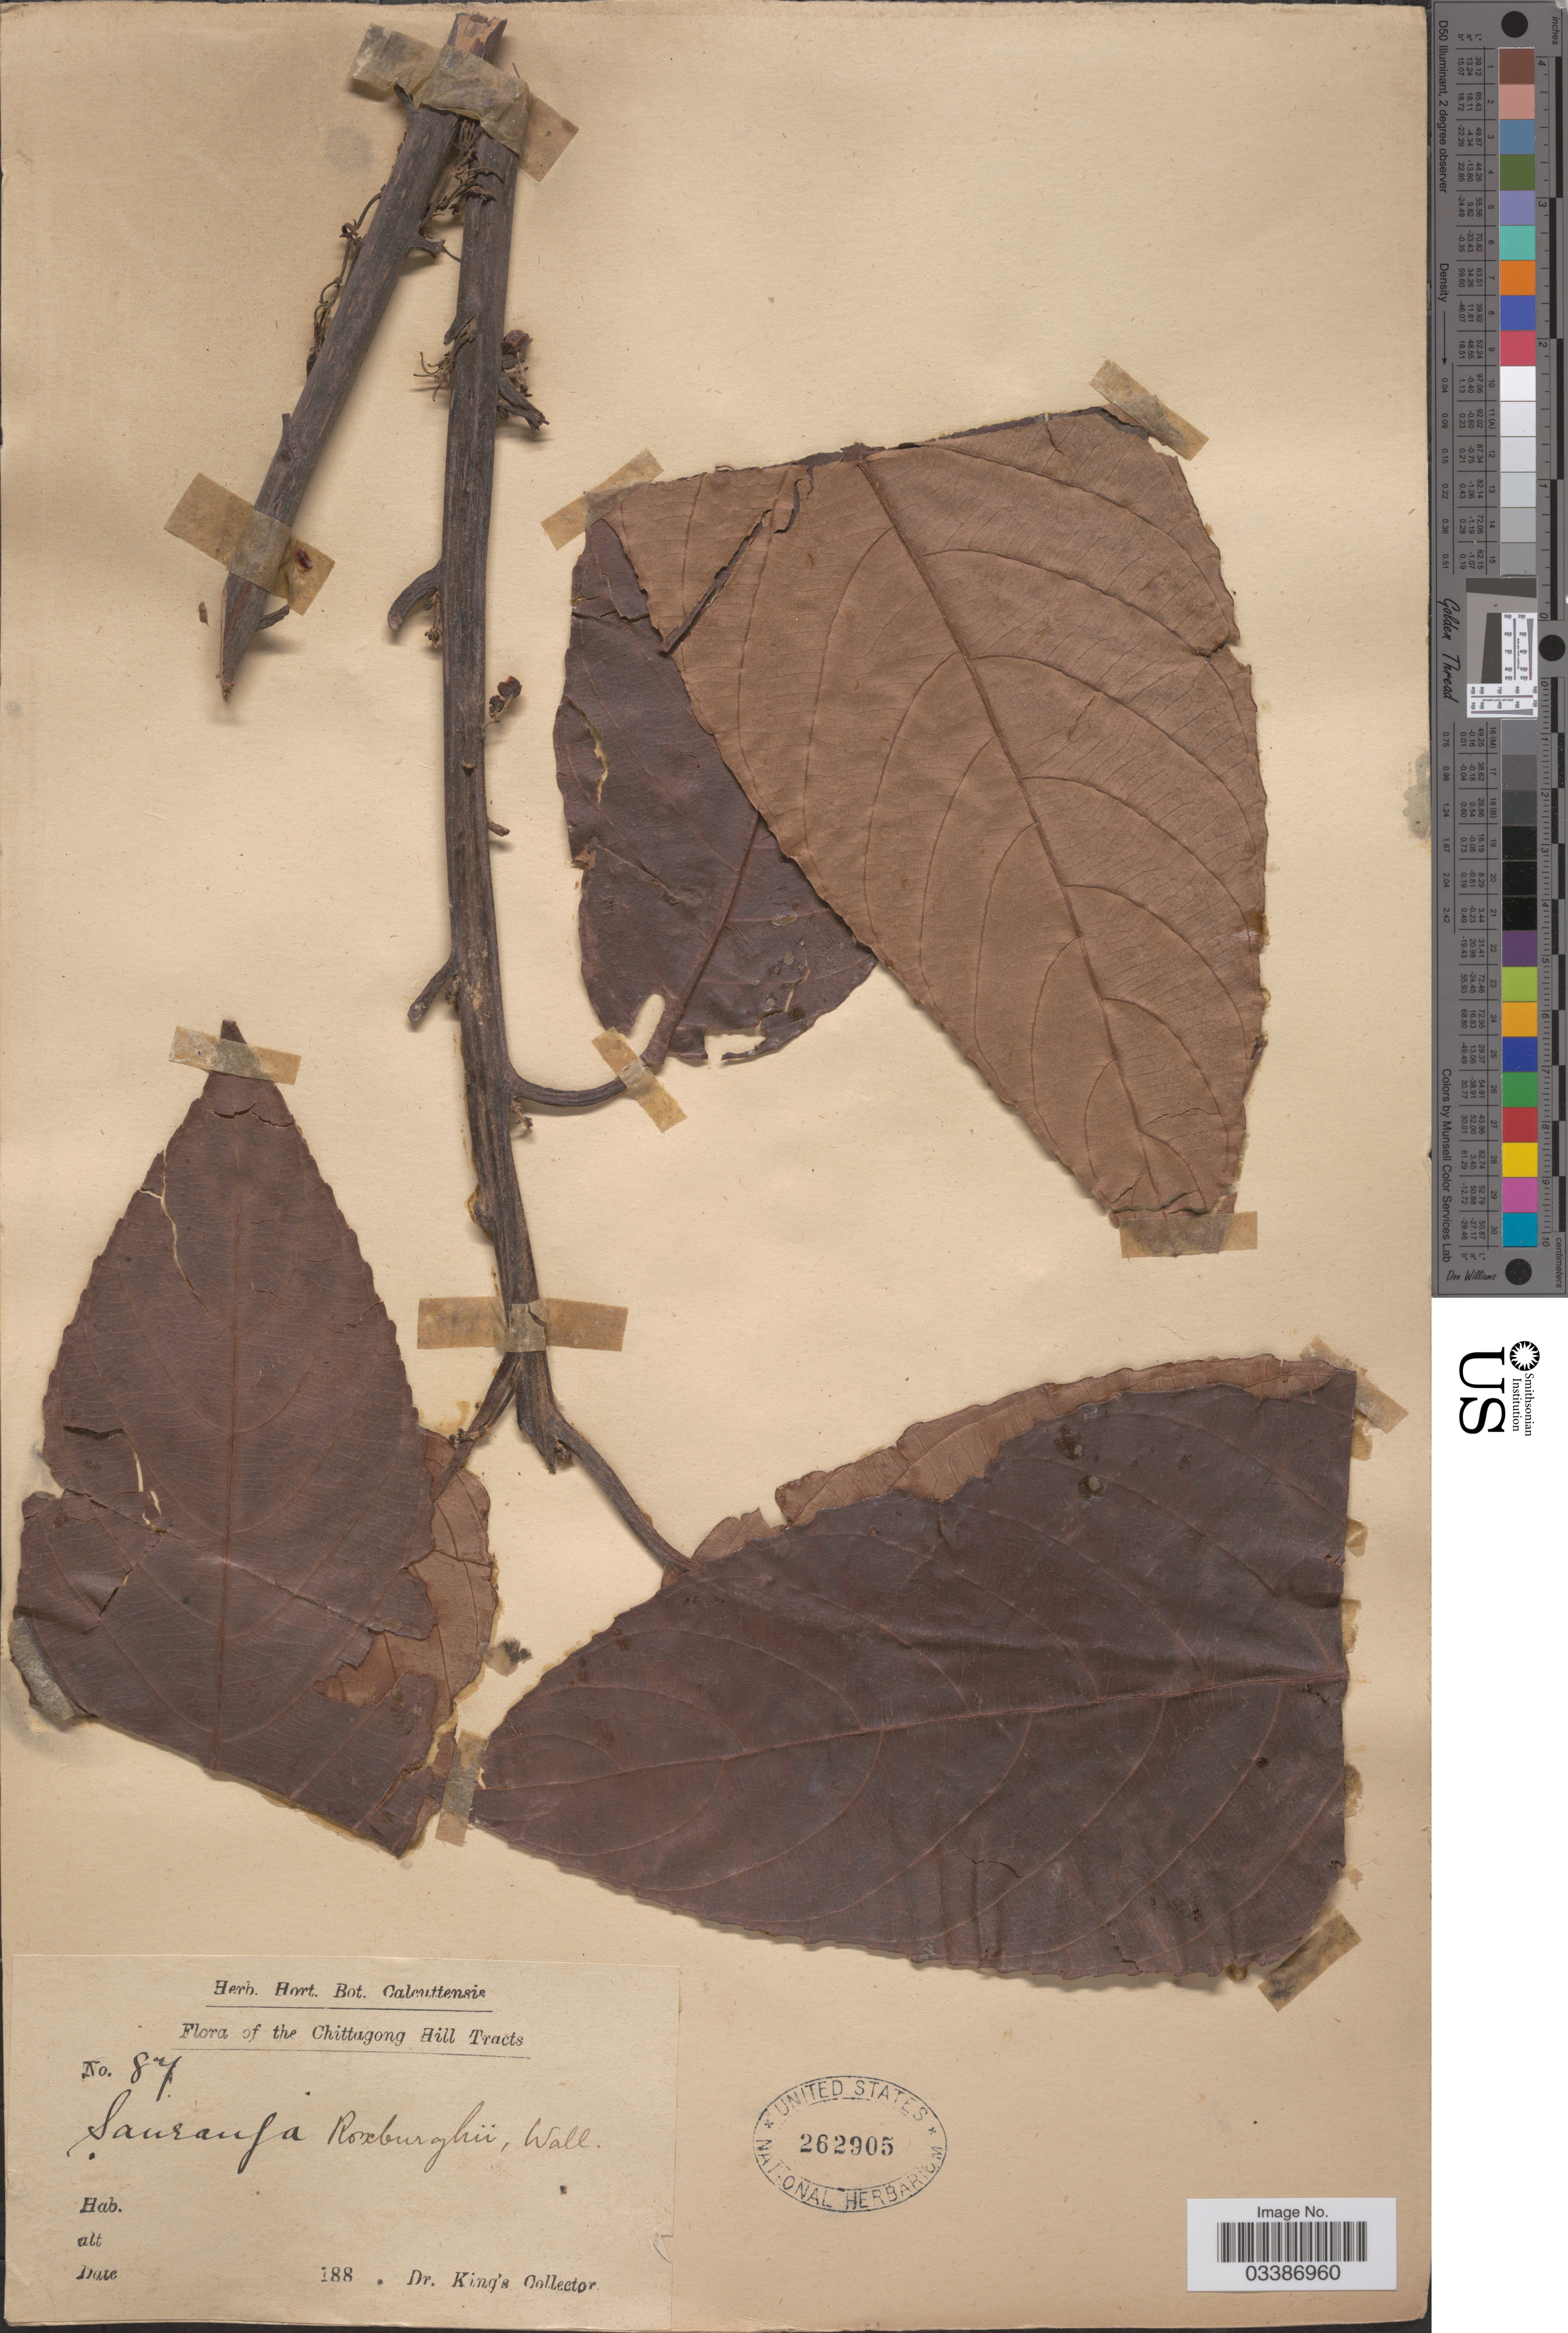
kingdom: Plantae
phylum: Tracheophyta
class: Magnoliopsida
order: Ericales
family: Actinidiaceae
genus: Saurauia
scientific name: Saurauia roxburghii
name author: Wall.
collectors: Dr. King's collector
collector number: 87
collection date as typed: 188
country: Bangladesh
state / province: Chittagong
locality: Chittagong Hill Tracts.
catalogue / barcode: US 262905